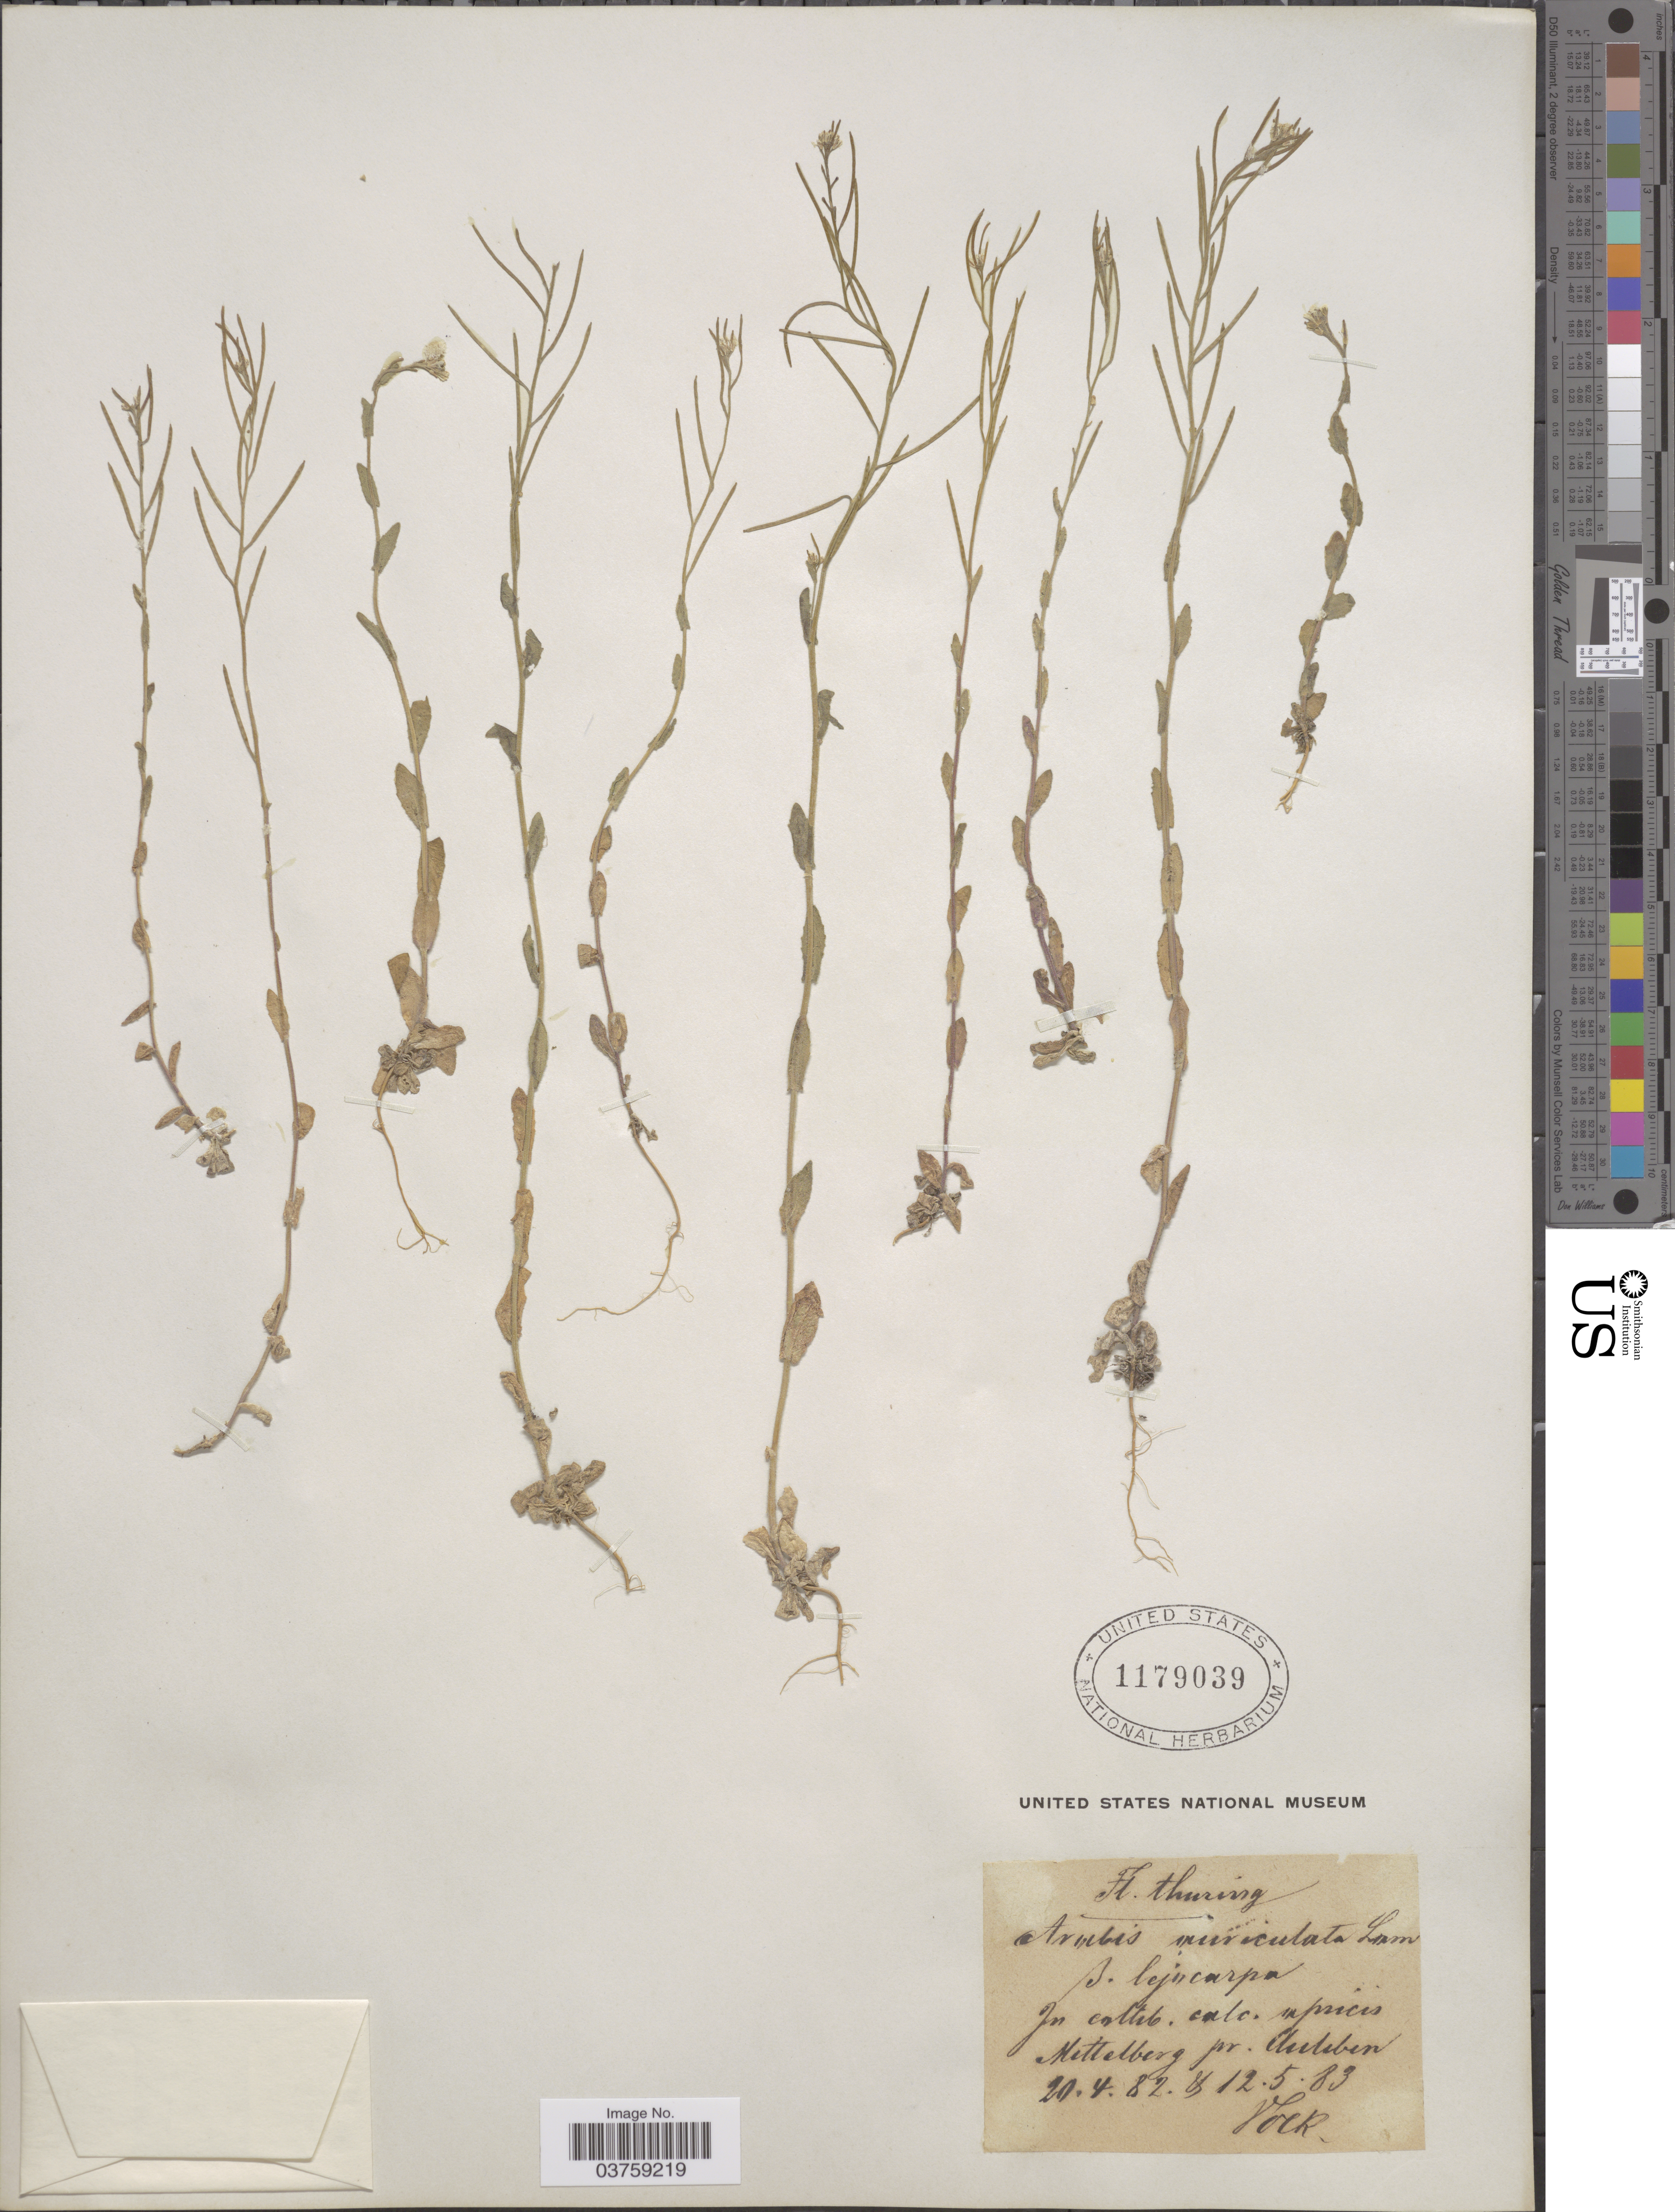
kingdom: Plantae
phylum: Tracheophyta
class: Magnoliopsida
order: Brassicales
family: Brassicaceae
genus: Arabis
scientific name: Arabis auriculata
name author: Lam.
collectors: -. Volk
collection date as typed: Transcribed d/m/y: 20/4/82 to 12/5/83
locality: In collib. calc. aprices [interpreted] Mettelberg pr. Aubben [interpreted].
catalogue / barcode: US 1179039